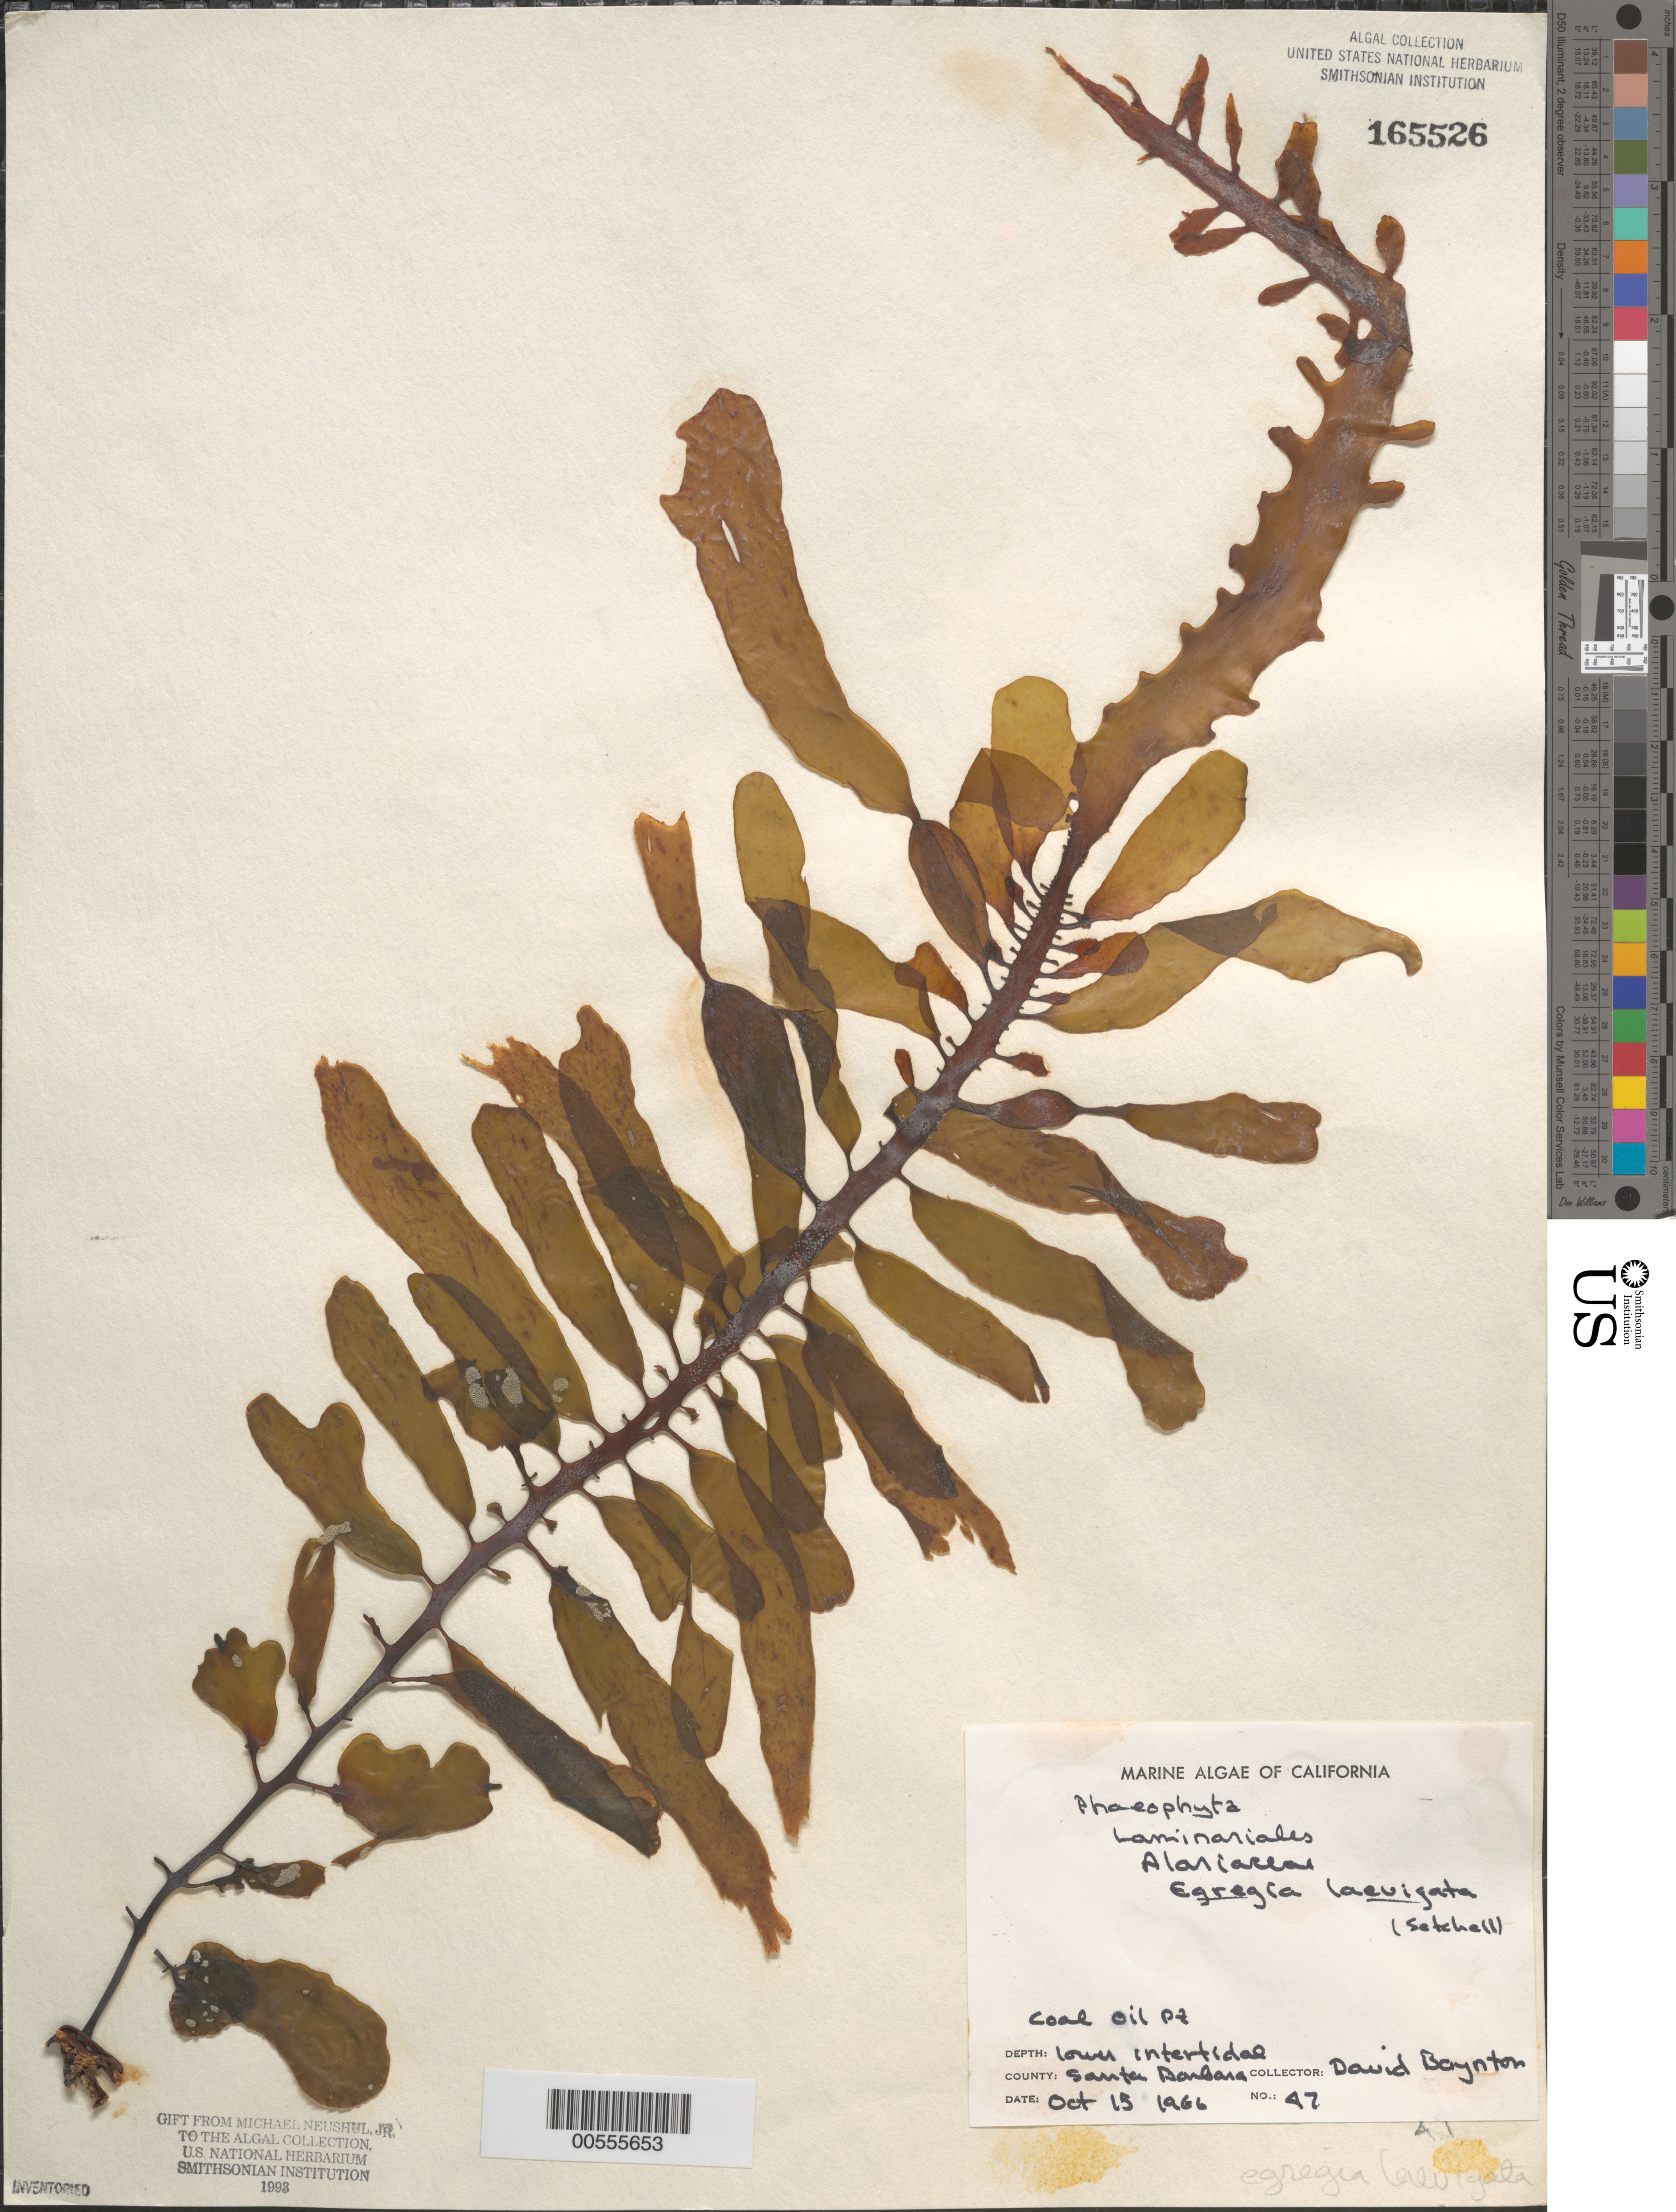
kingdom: Chromista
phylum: Ochrophyta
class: Phaeophyceae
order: Laminariales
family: Lessoniaceae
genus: Egregia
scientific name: Egregia menziesii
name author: (Turner) Aresch.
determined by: Algae name updating Project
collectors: D. Boynton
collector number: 47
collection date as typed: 15 Oct 1966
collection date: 1966-10-15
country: United States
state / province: California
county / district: Santa Barbara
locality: Coal Oil Point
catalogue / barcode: US 165526